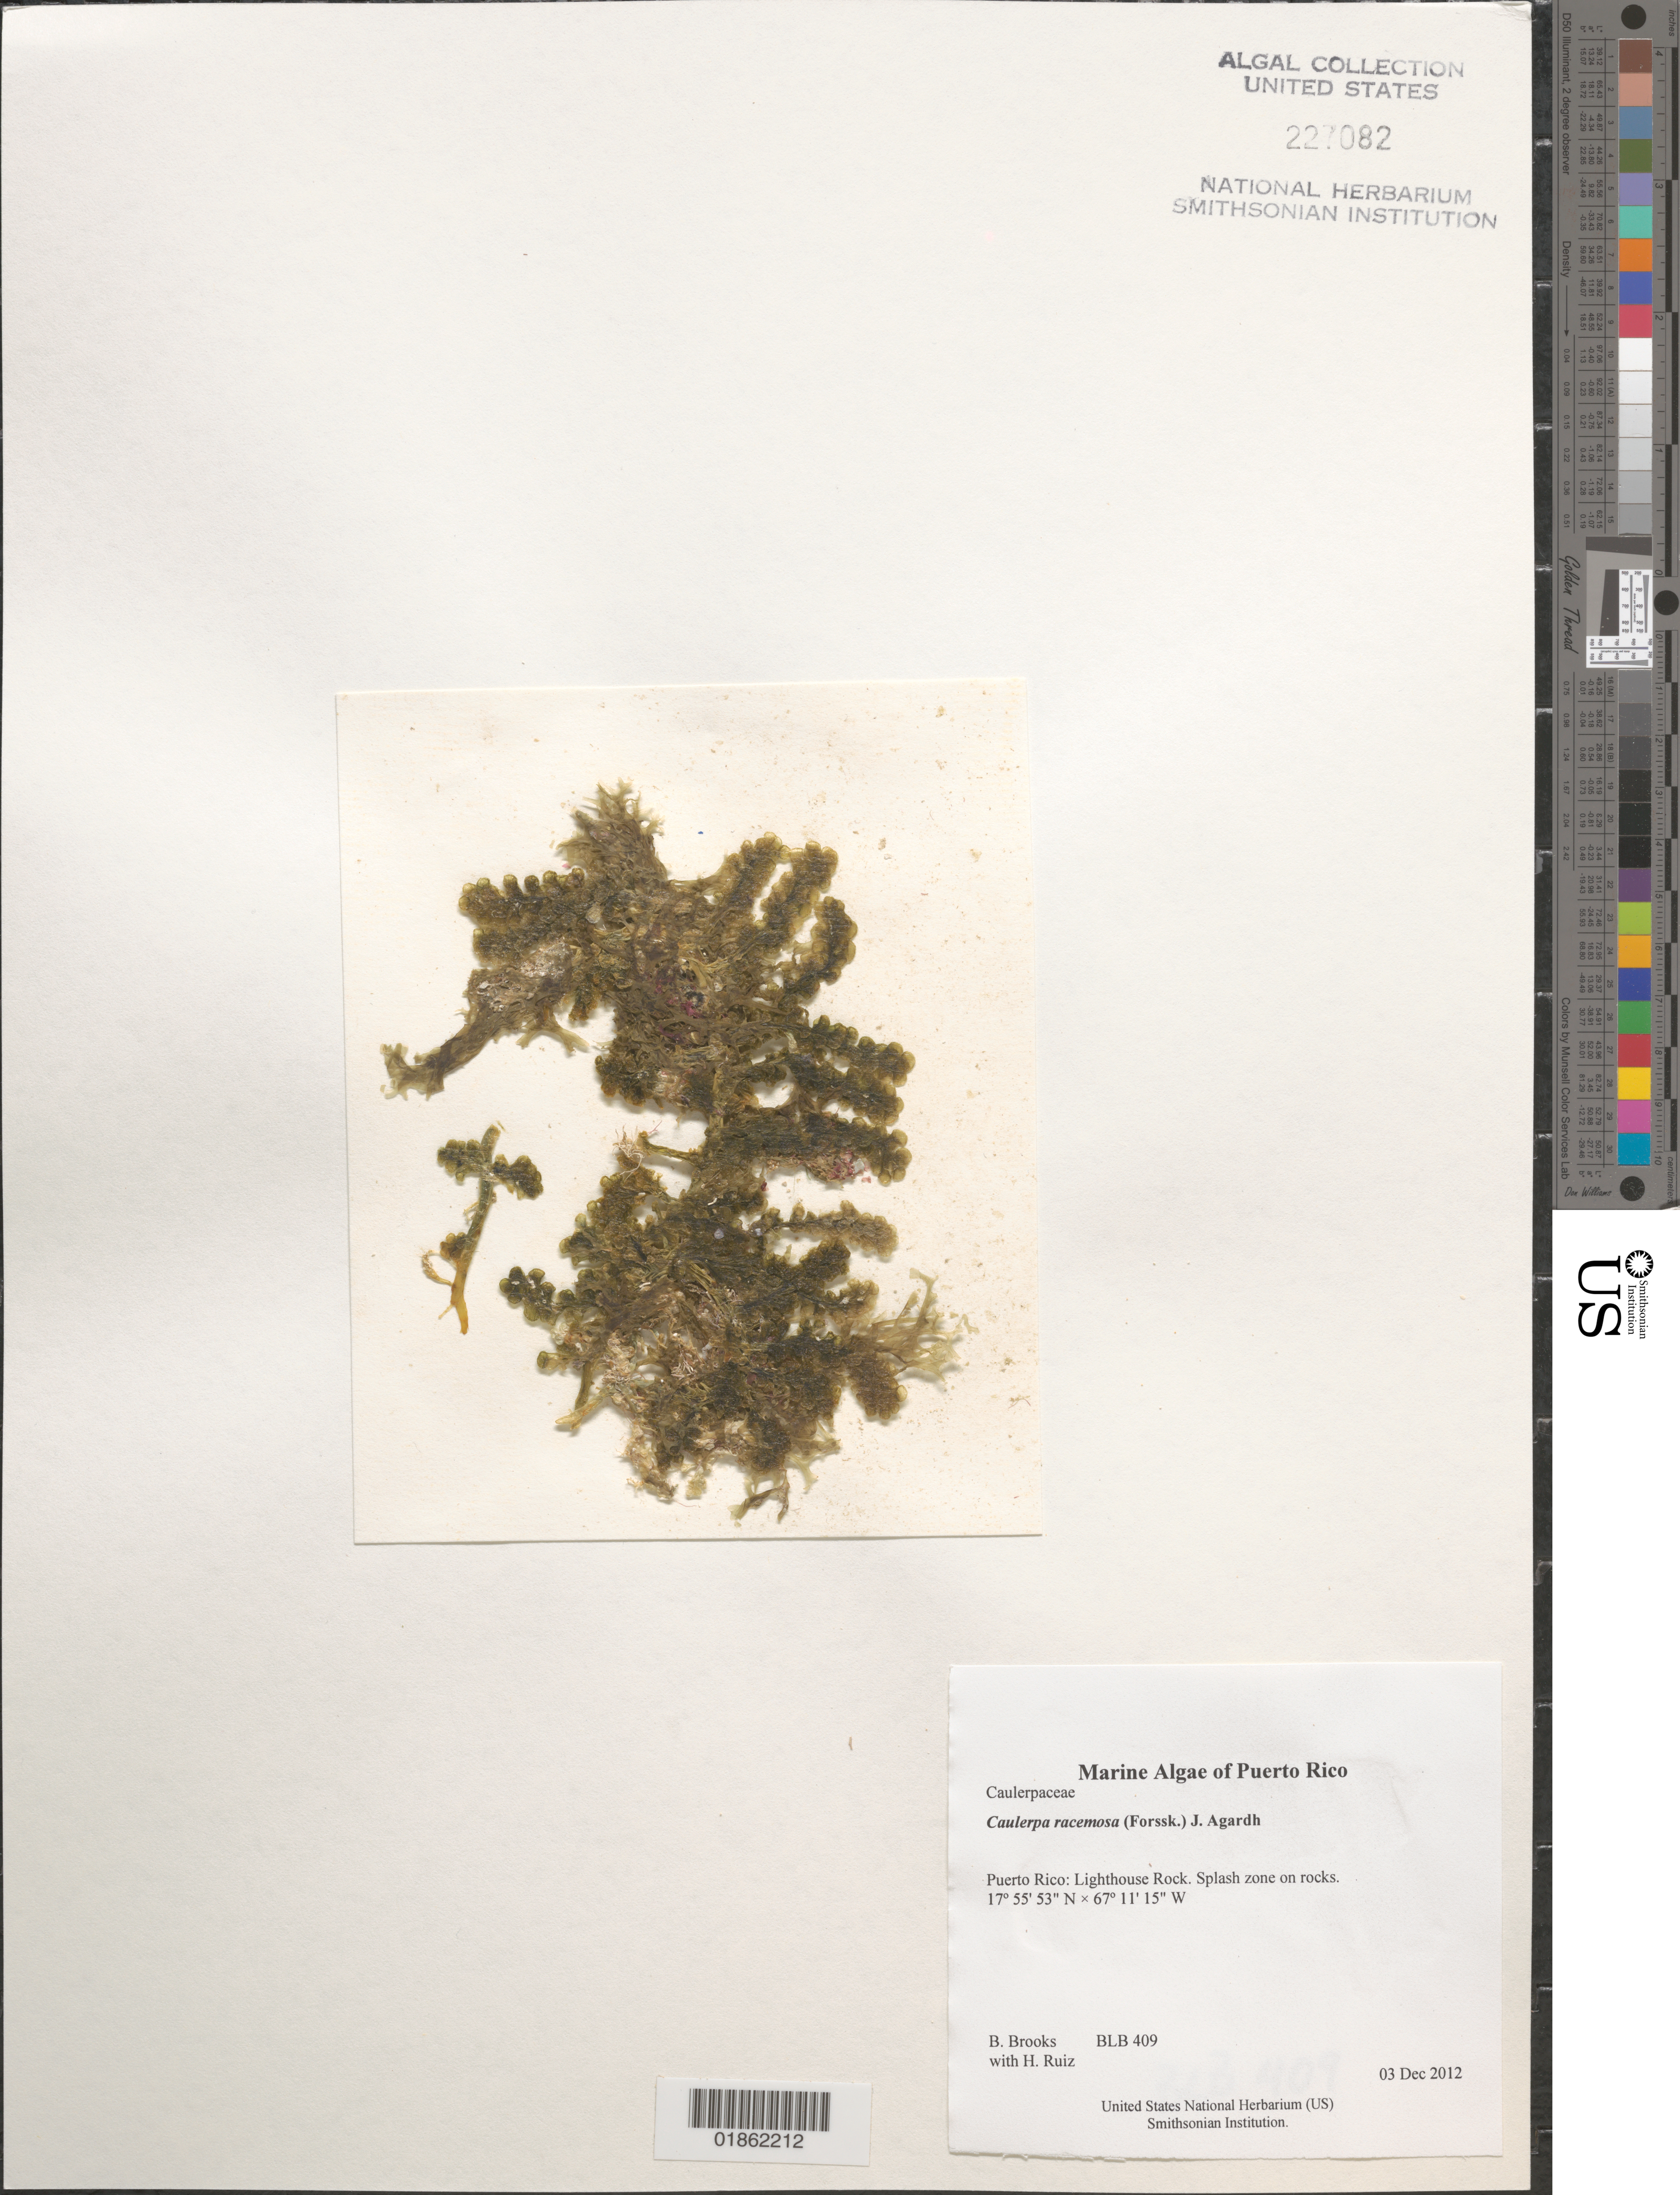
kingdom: Plantae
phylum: Chlorophyta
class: Ulvophyceae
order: Bryopsidales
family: Caulerpaceae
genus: Caulerpa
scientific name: Caulerpa racemosa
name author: (Forssk.) J. Agardh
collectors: B. Brooks & H. Ruiz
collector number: BLB 409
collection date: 2012-12-03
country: Puerto Rico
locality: Lighthouse Rock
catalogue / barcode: US 227082